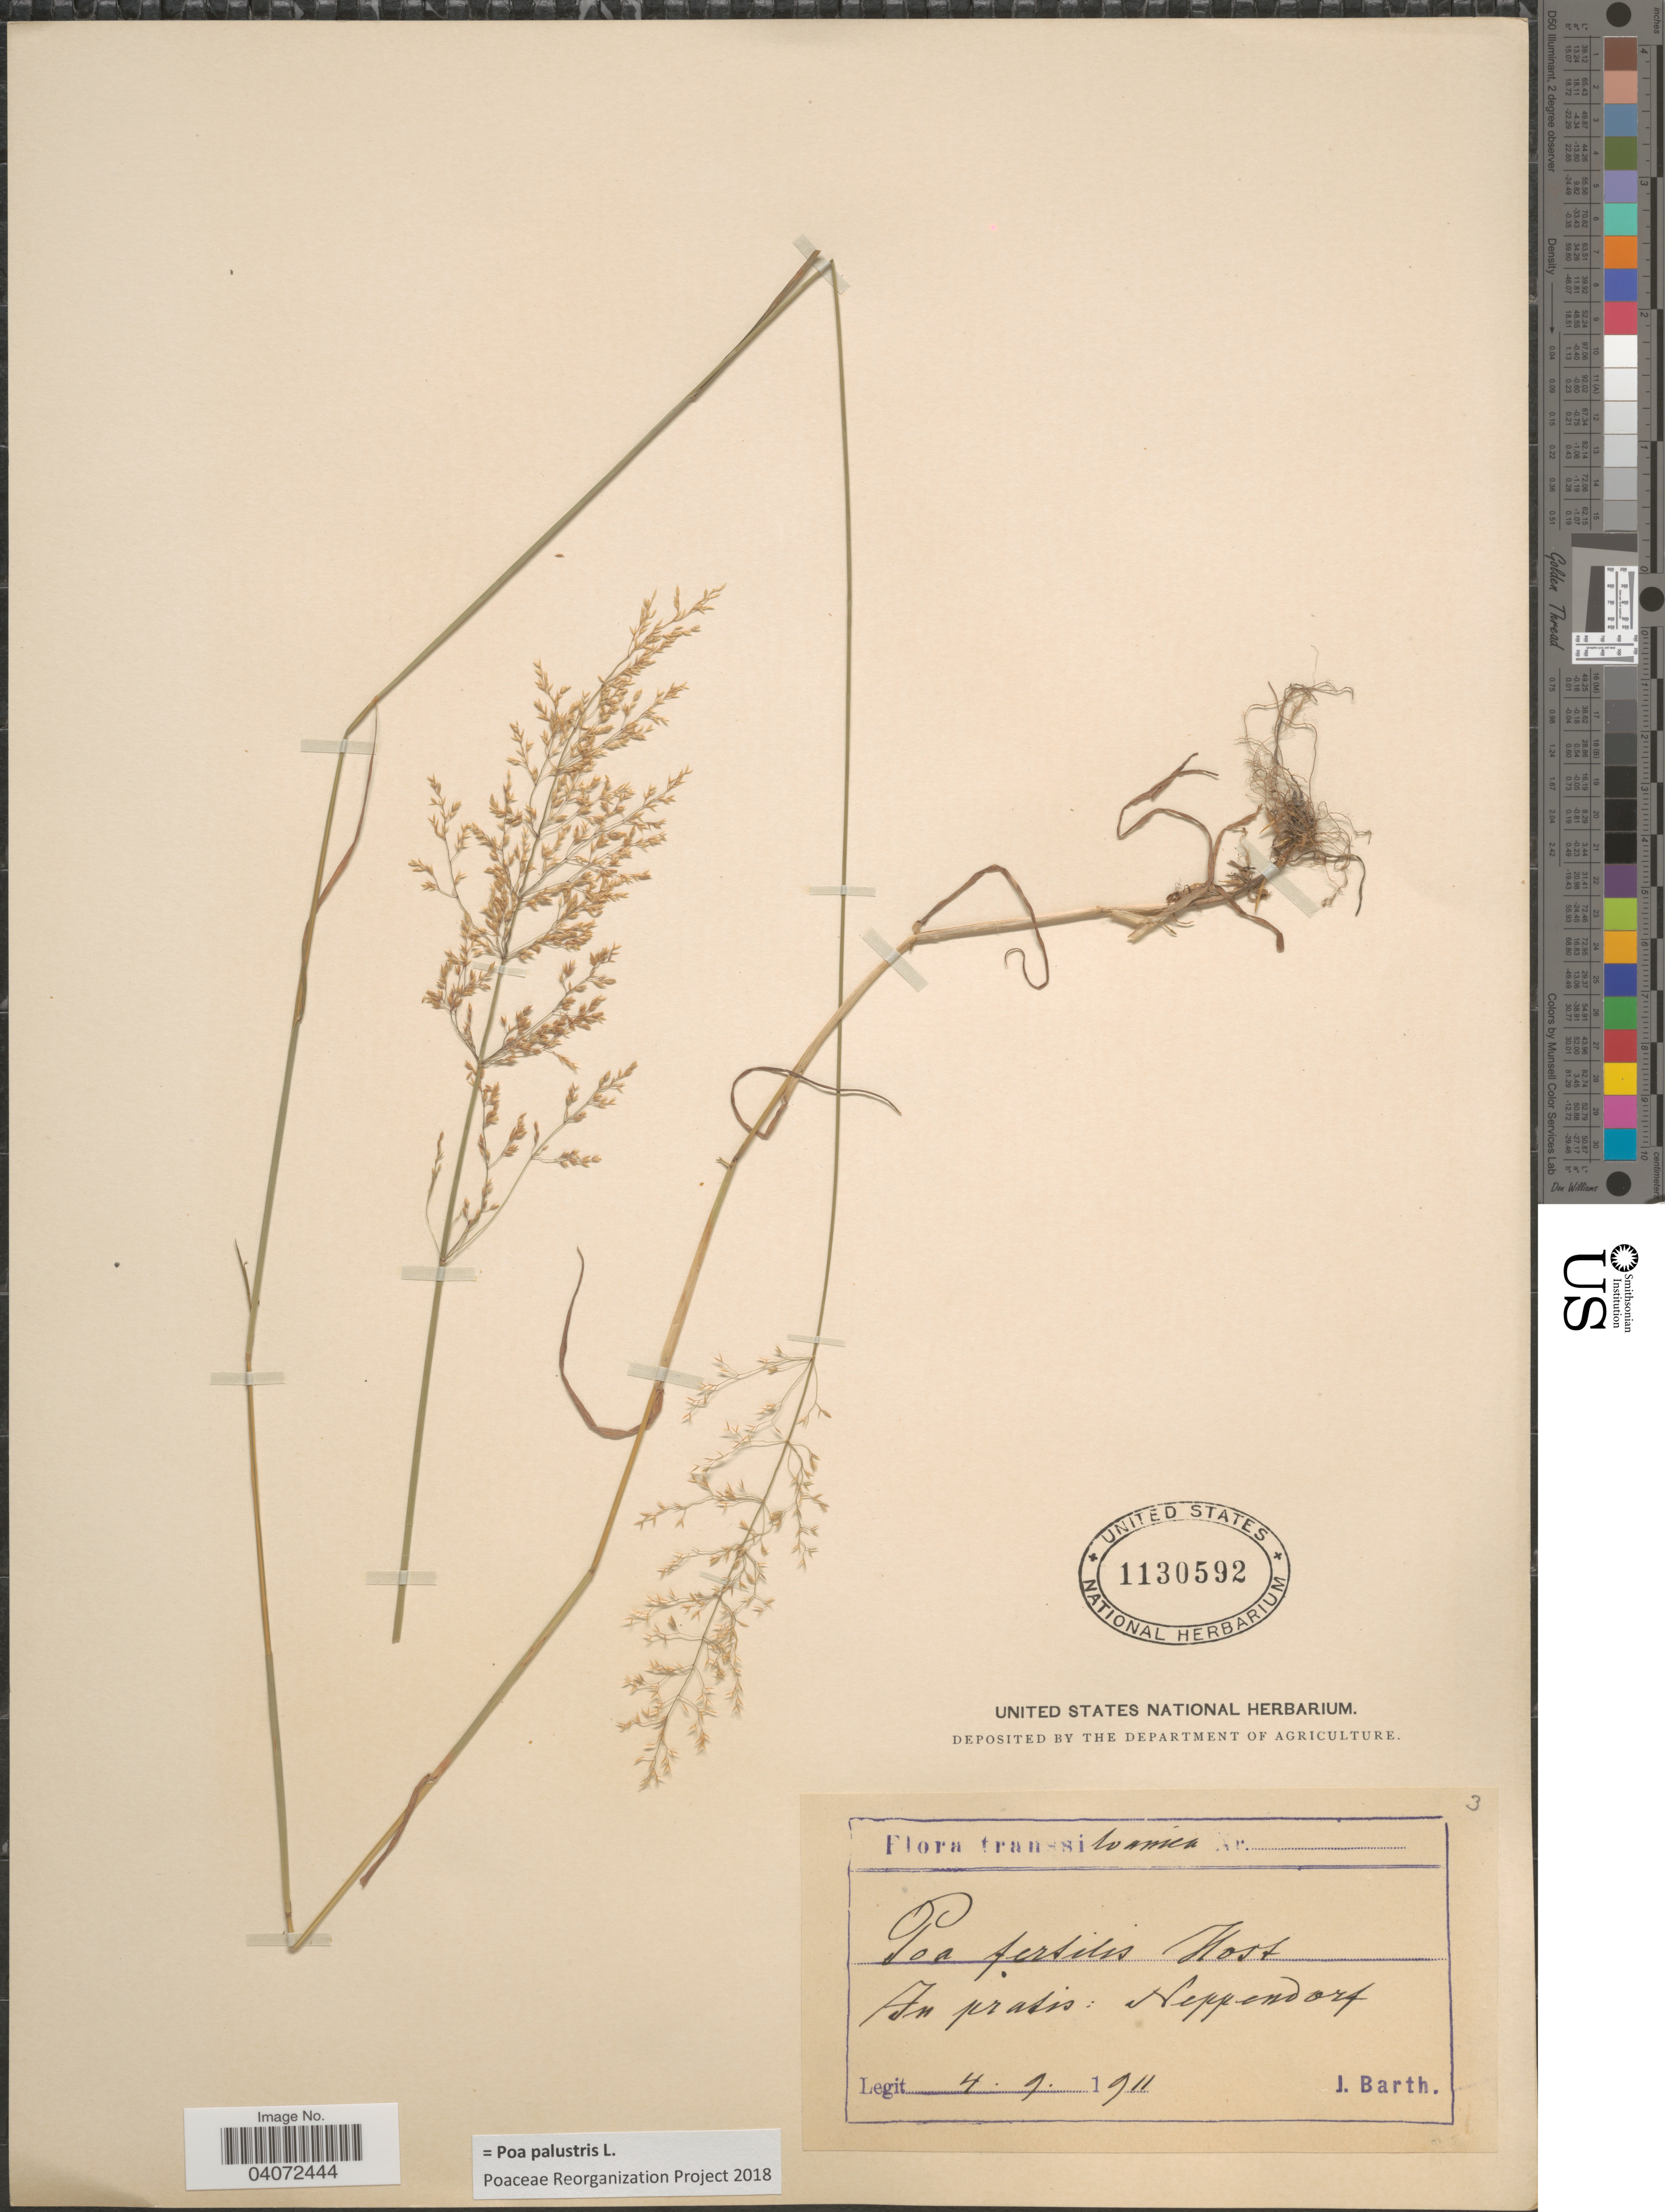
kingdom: Plantae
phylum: Tracheophyta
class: Liliopsida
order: Poales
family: Poaceae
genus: Poa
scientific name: Poa palustris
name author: L.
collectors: J. Barth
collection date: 1911-09-04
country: Romania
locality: Transsilvanica. In pratis: Neppendorf.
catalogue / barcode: US 1130592